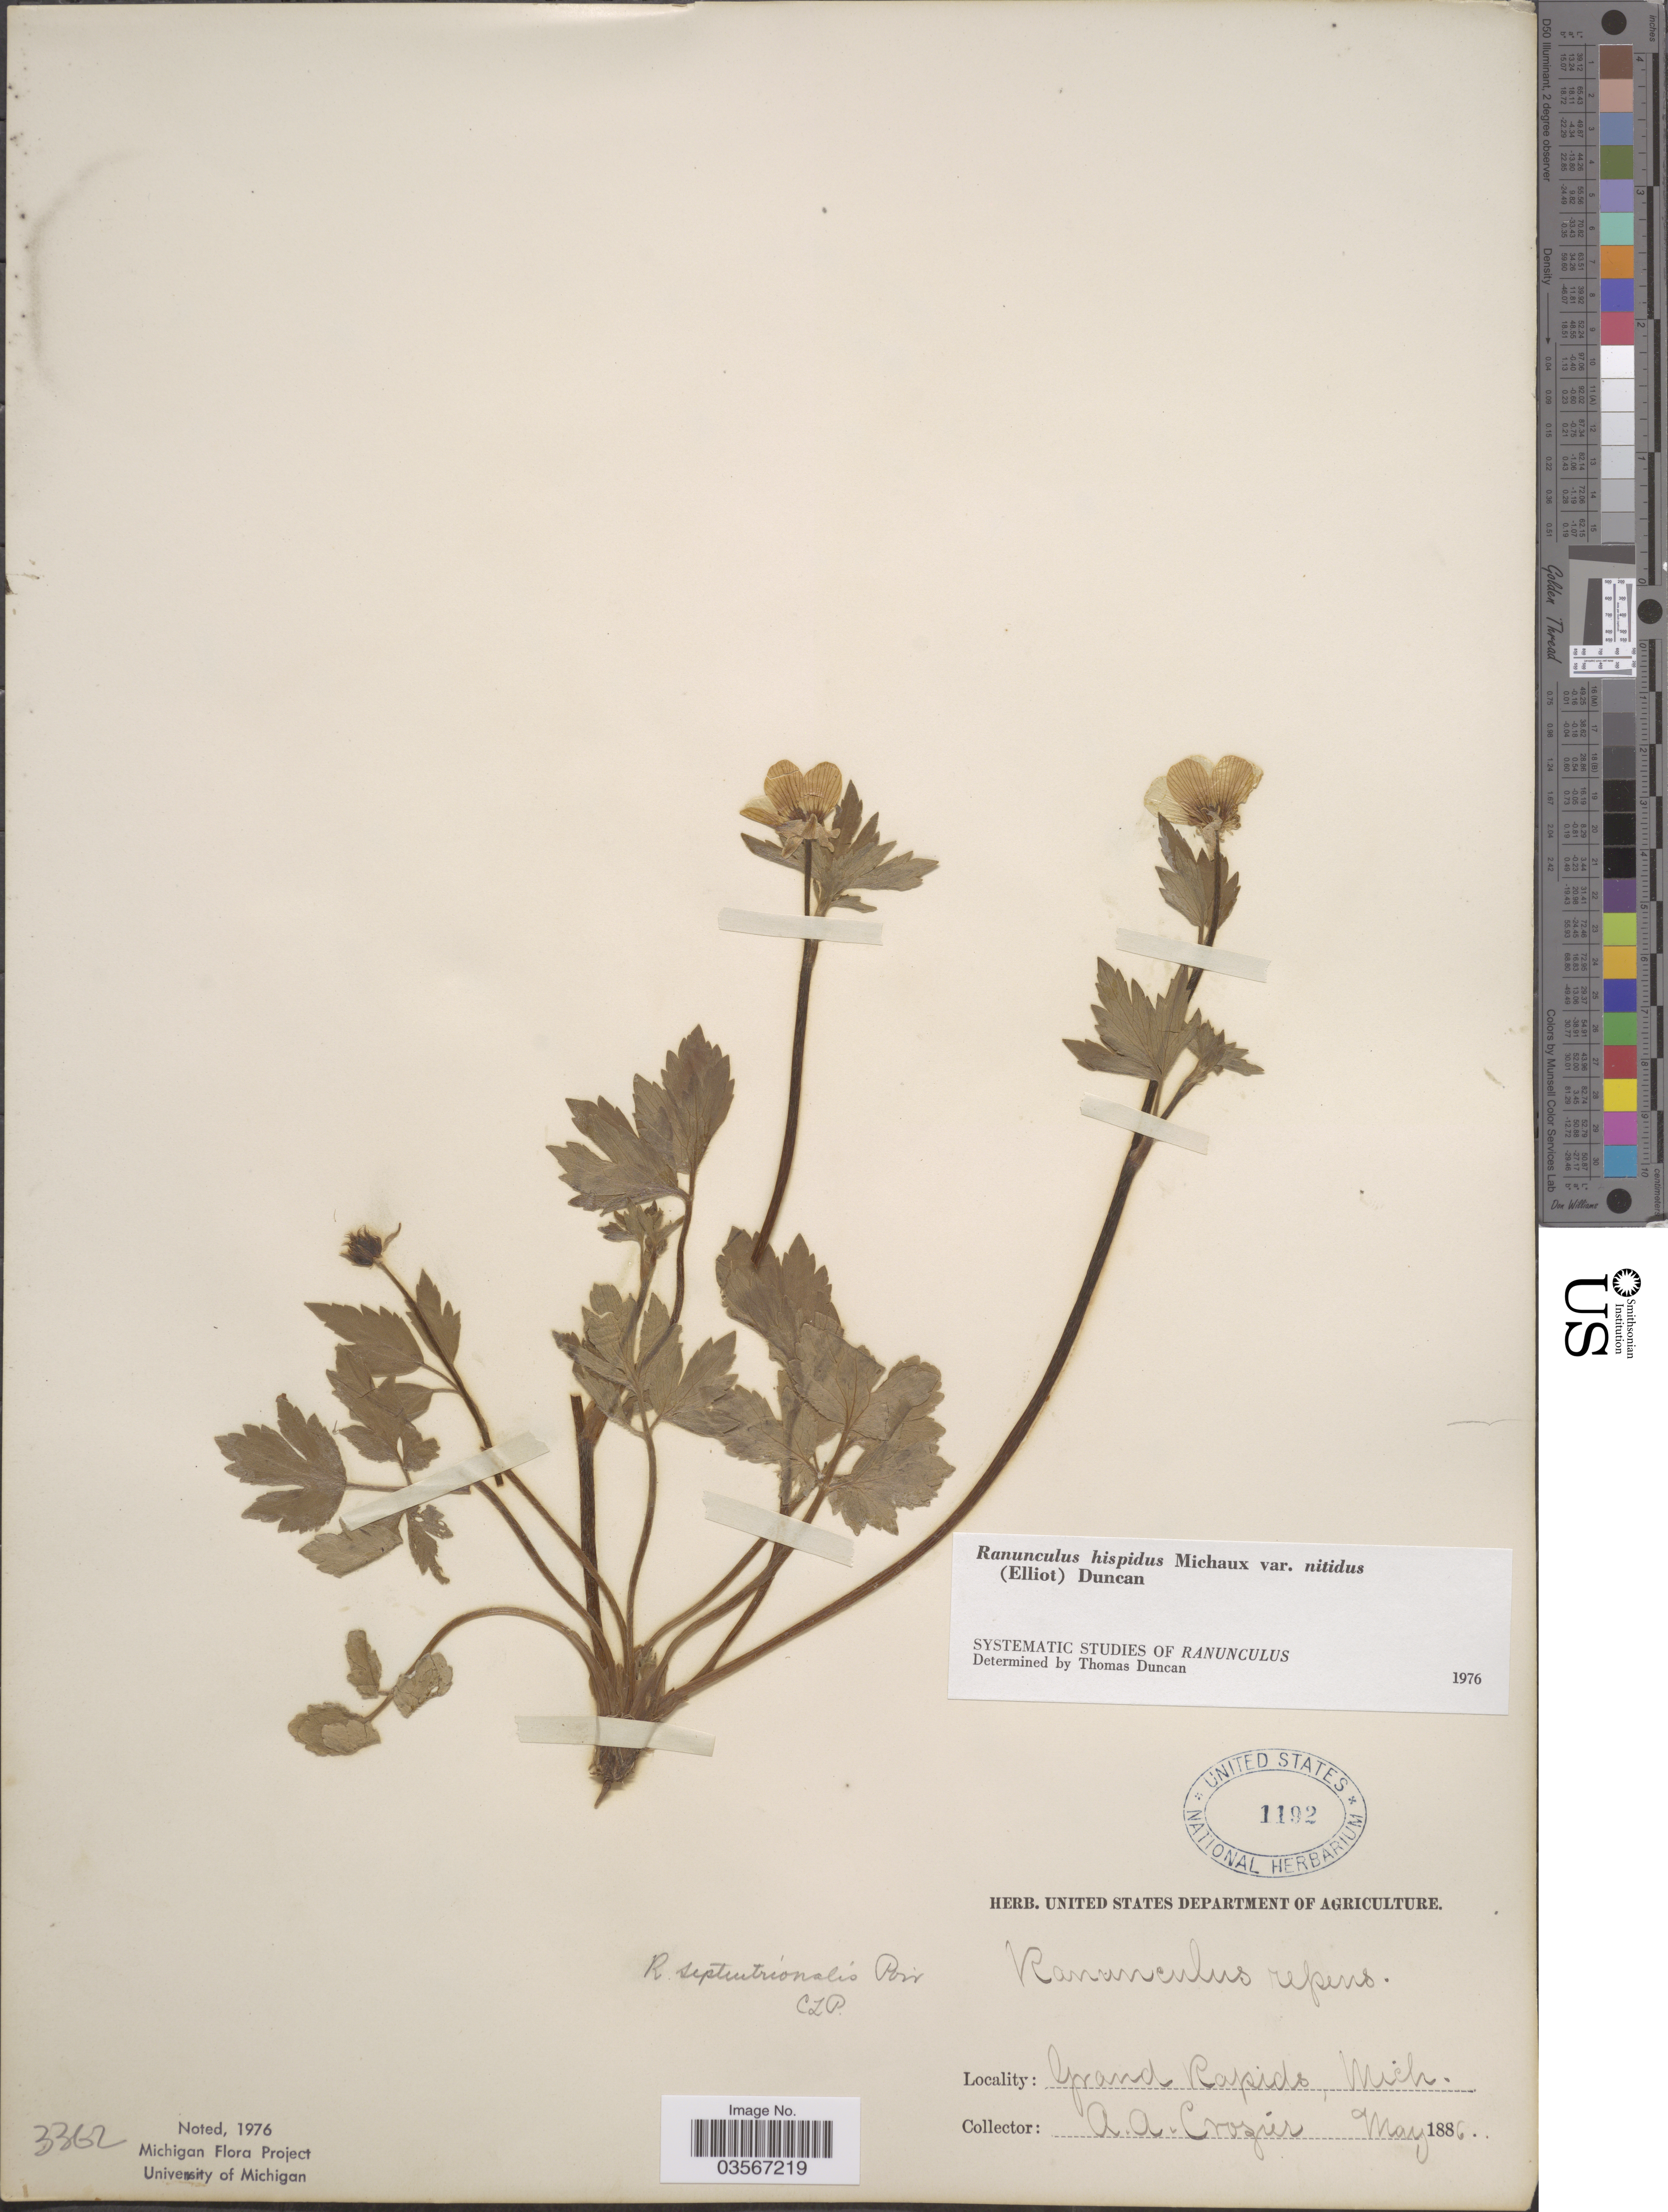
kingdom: Plantae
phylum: Tracheophyta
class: Magnoliopsida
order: Ranunculales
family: Ranunculaceae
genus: Ranunculus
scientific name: Ranunculus hispidus var. nitidus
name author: (Chapm.) T. Duncan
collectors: A. Crozier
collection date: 1886-05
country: United States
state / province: Michigan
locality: Grand Rapids.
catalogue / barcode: US 1192